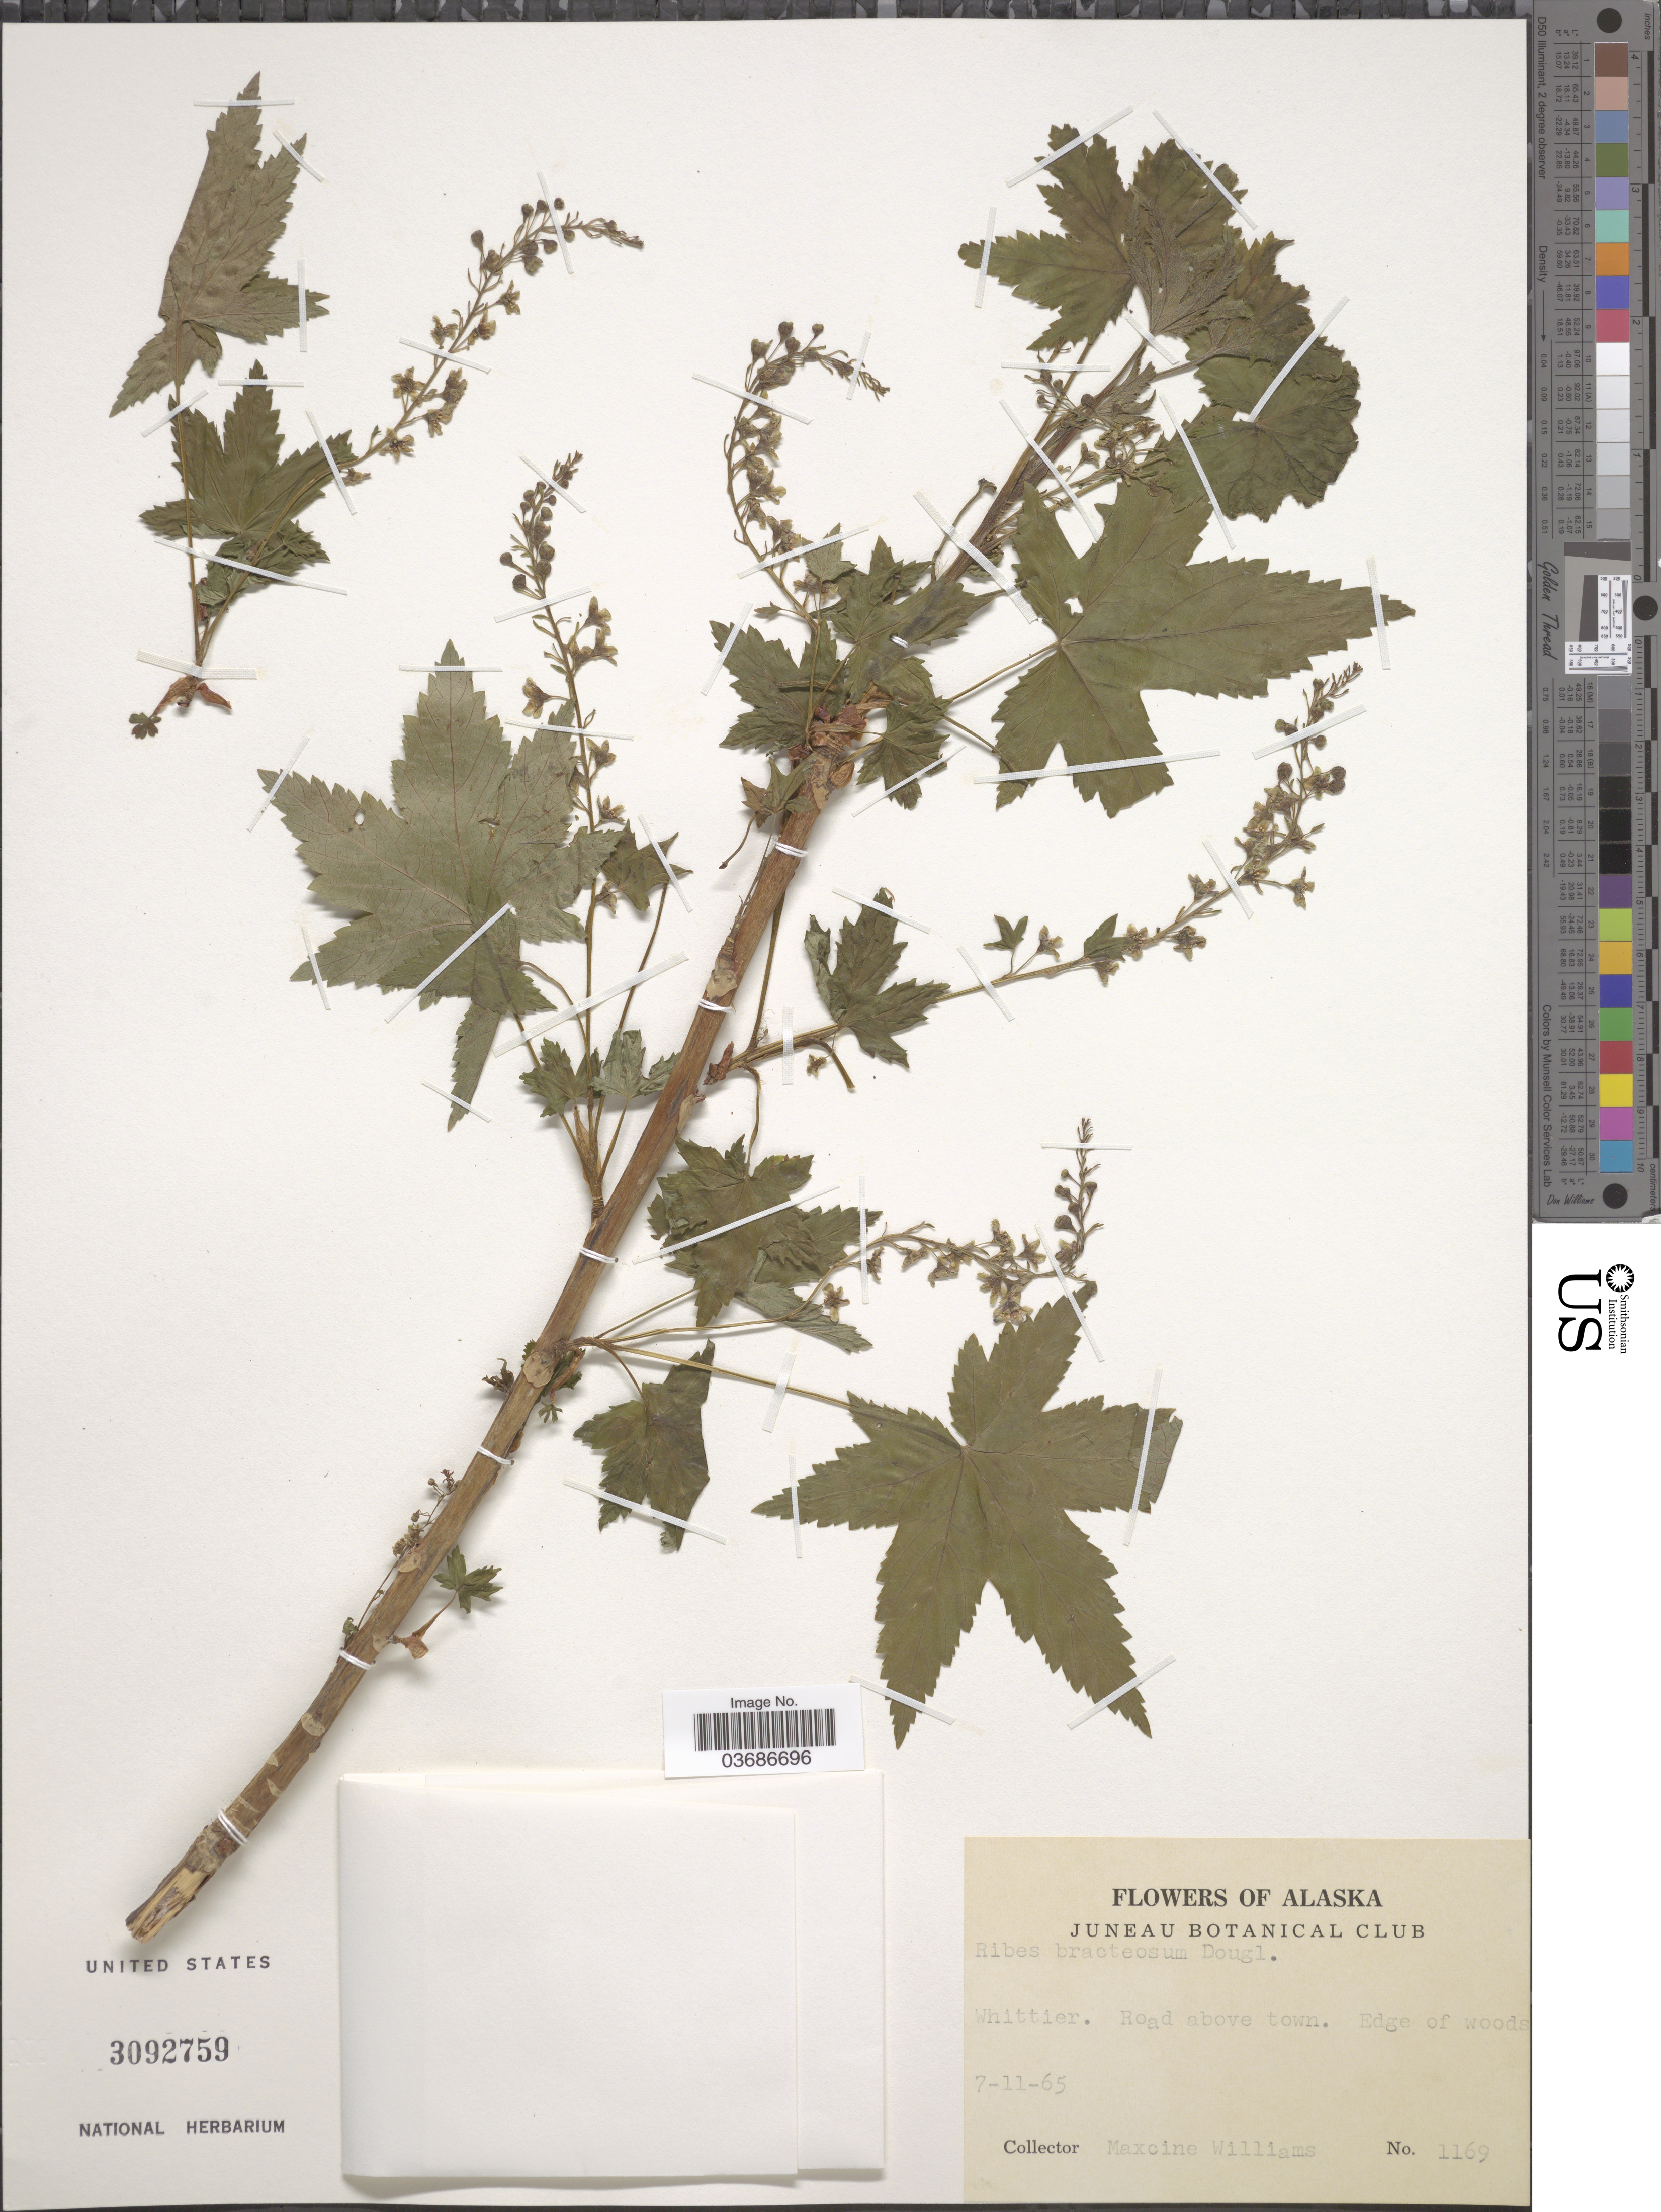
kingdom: Plantae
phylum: Tracheophyta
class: Magnoliopsida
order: Saxifragales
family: Grossulariaceae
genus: Ribes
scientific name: Ribes bracteosum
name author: Douglas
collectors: Mr. Williams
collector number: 1169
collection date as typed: Transcribed d/m/y: 11/7/65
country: United States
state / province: Alaska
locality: Whittier. Road above town. Edge of woods.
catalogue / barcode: US 3092759